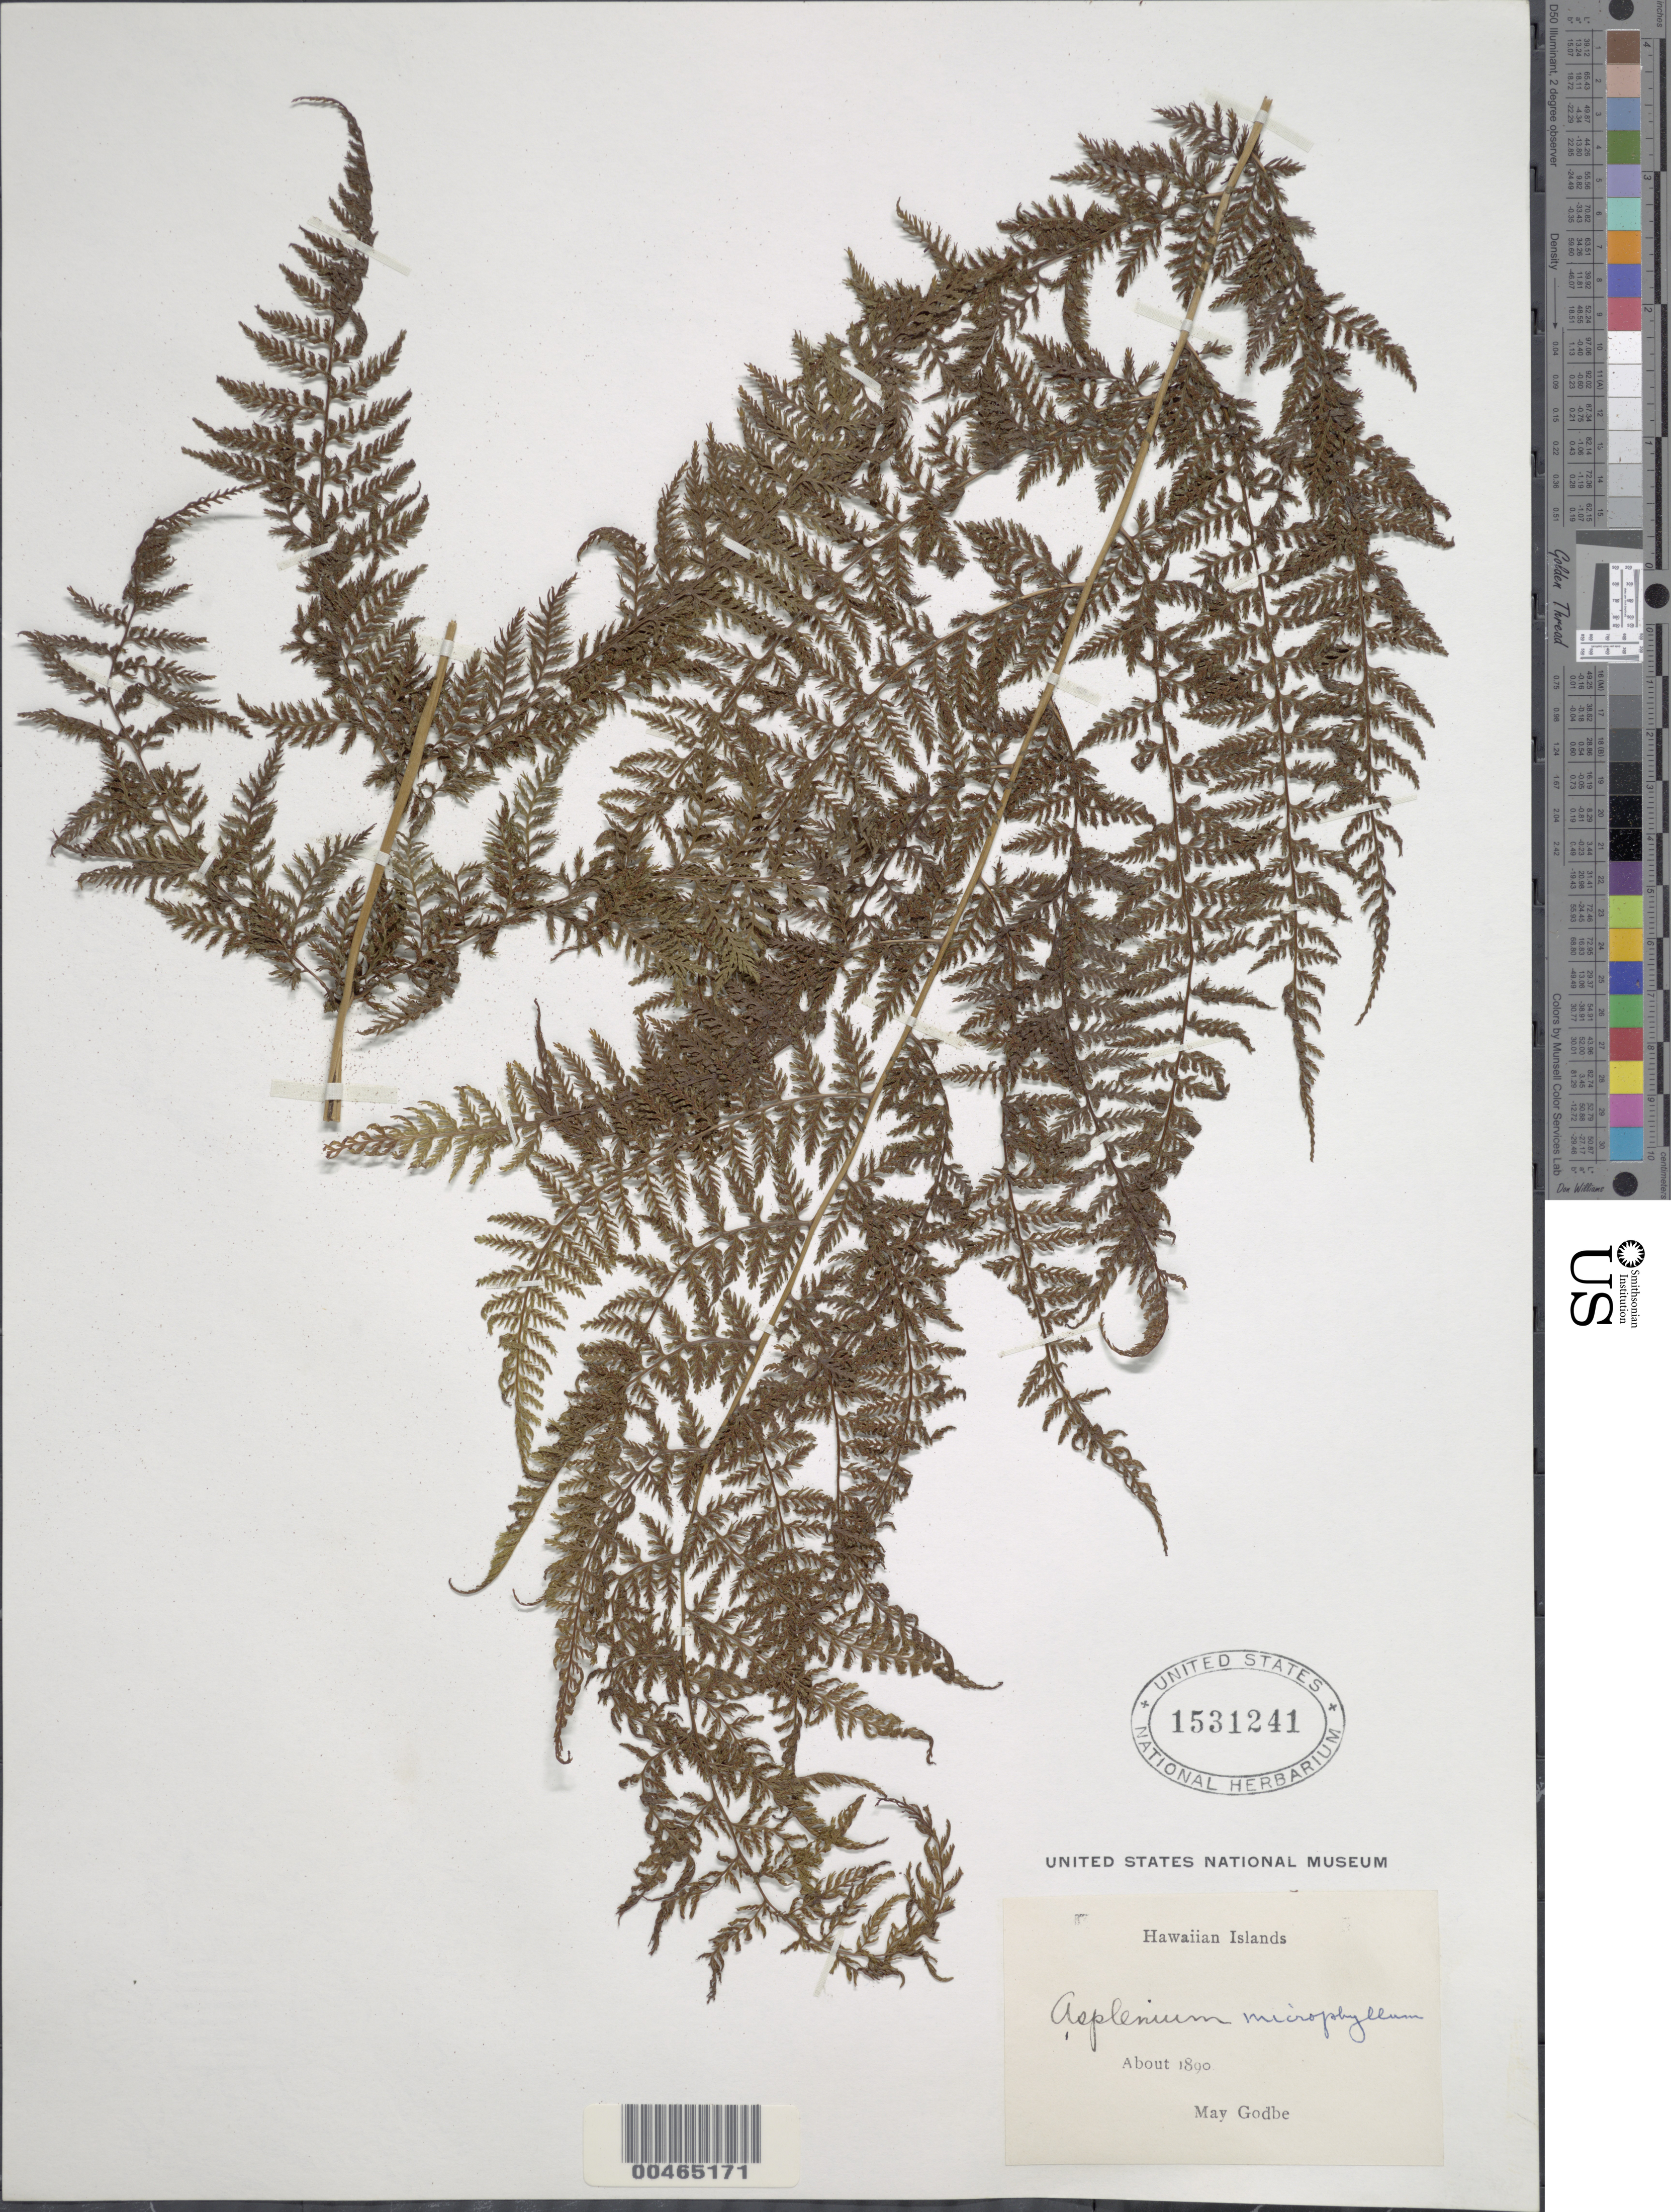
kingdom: Plantae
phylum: Tracheophyta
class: Polypodiopsida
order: Polypodiales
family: Athyriaceae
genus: Athyrium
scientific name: Athyrium microphyllum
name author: (Sm.) Alston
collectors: M. Godbe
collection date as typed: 1890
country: United States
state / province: Hawaii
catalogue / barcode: US 1531241